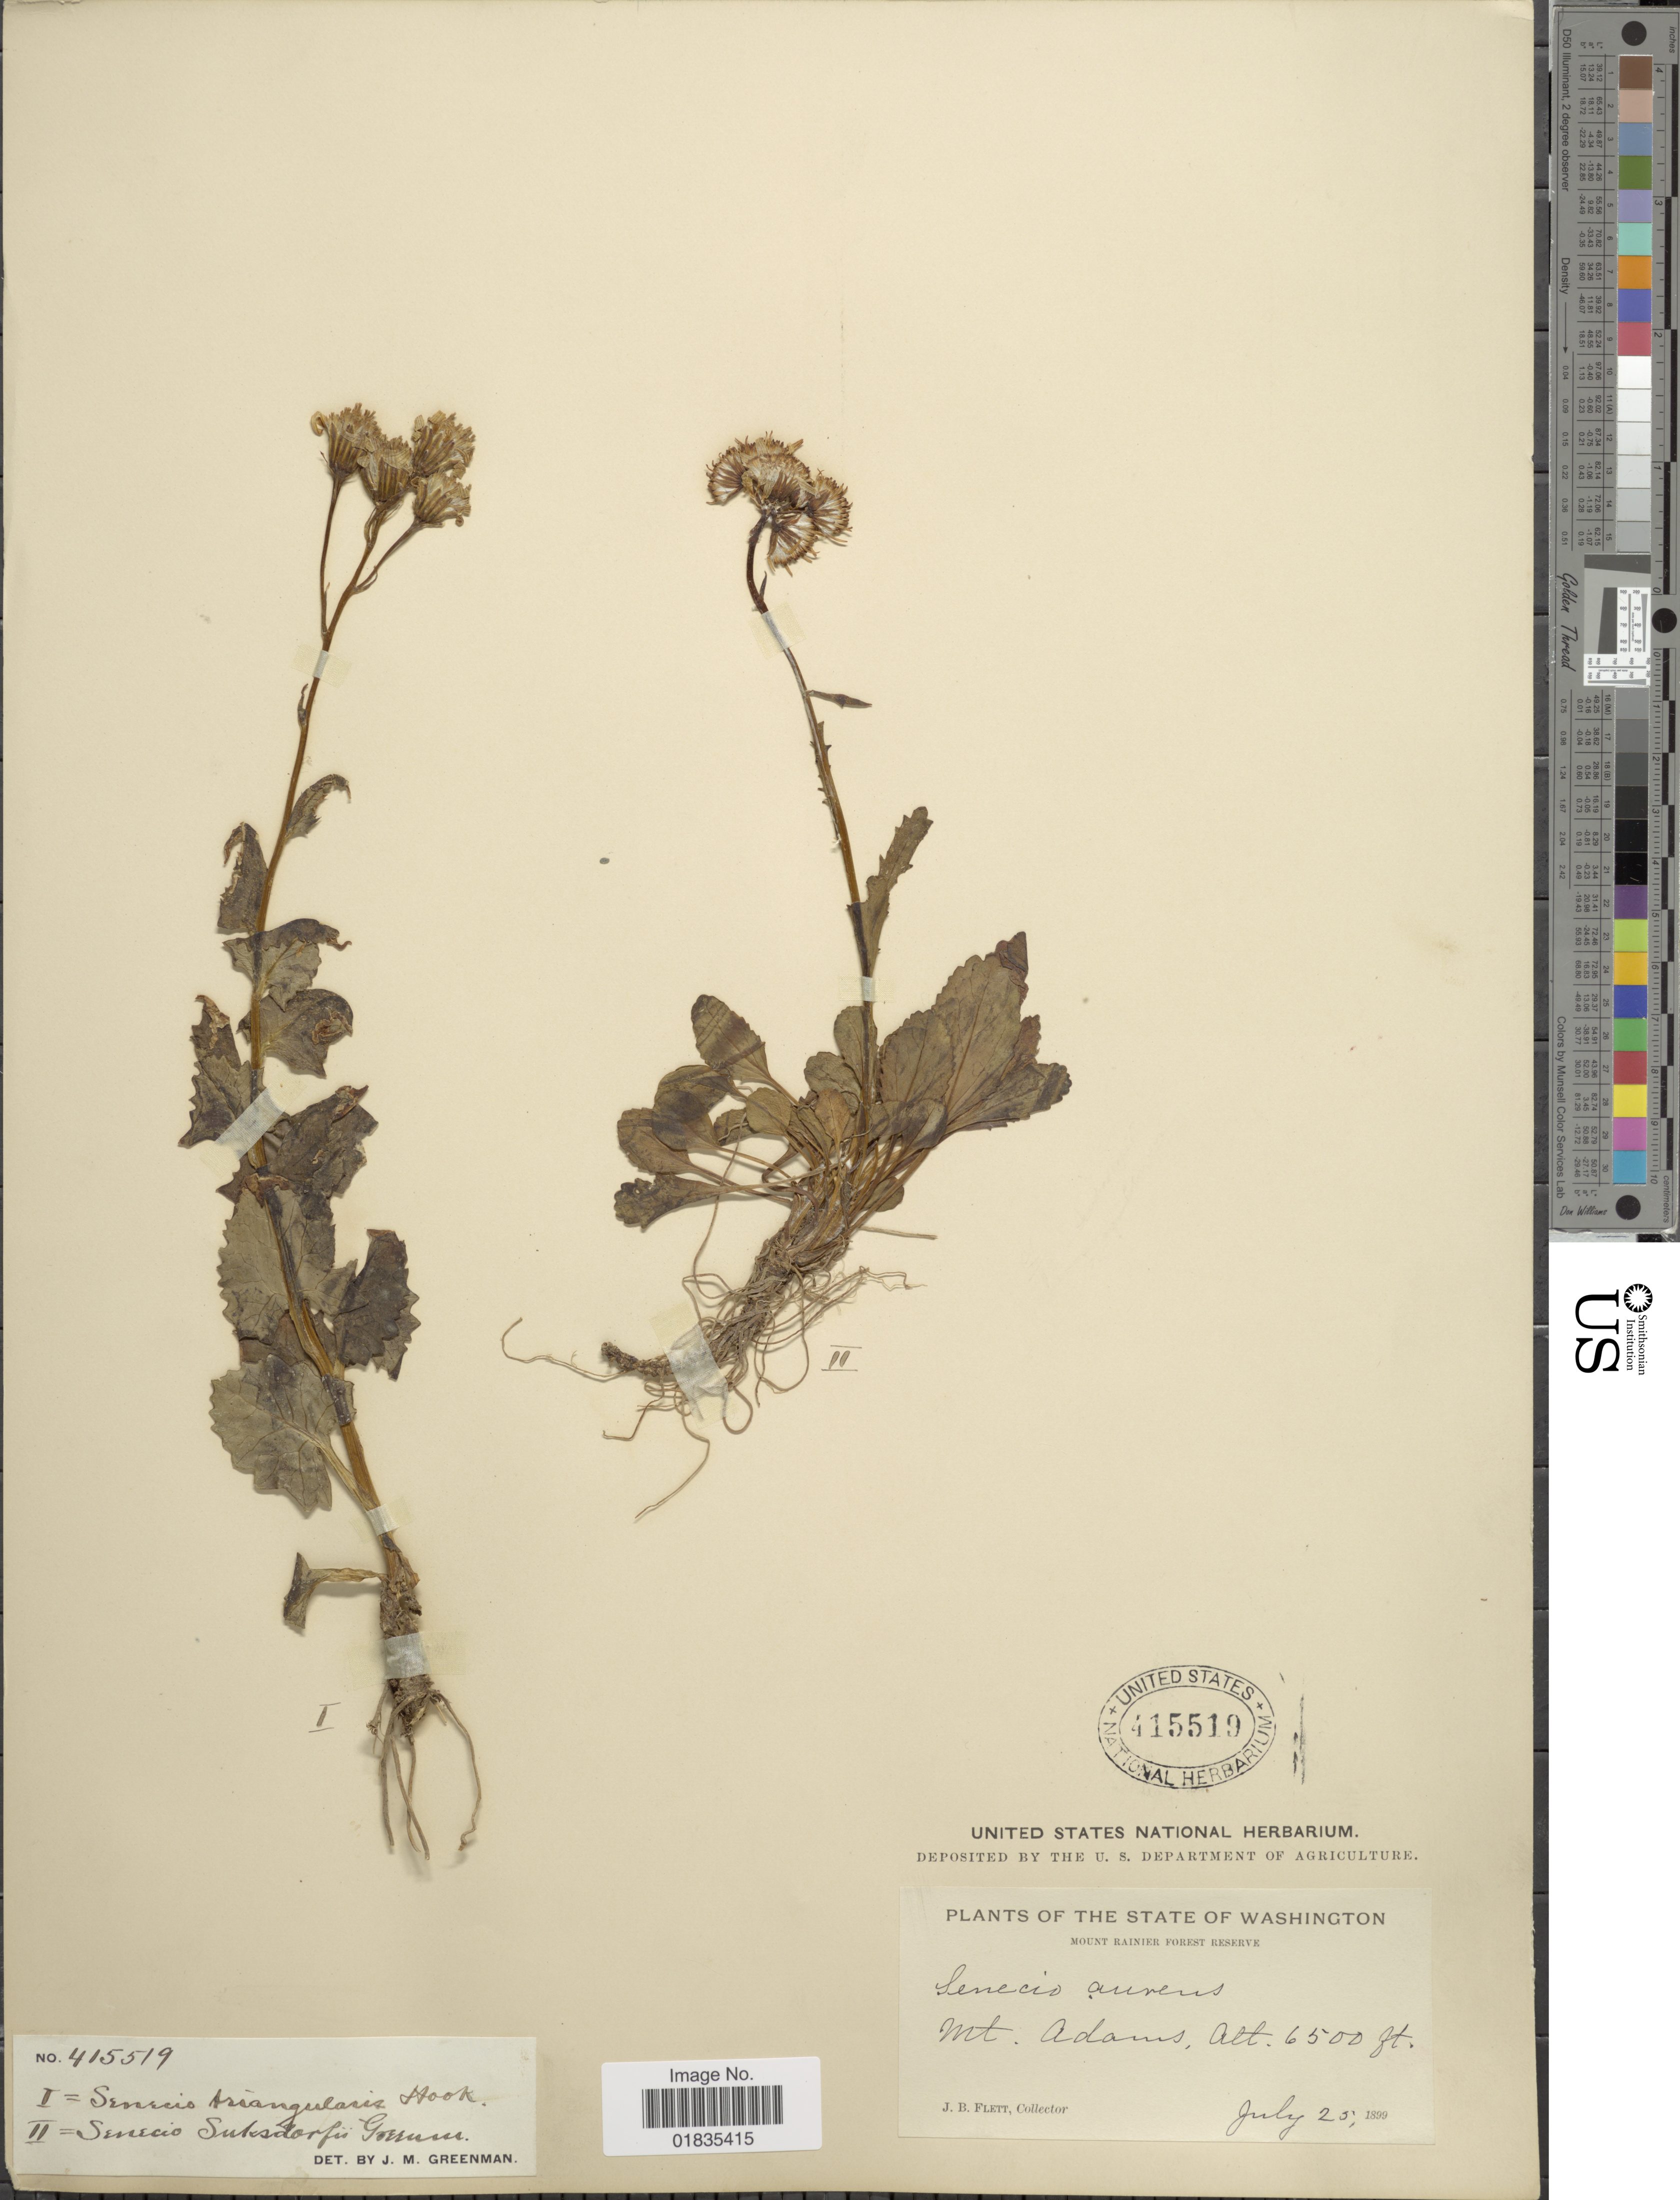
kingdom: Plantae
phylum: Tracheophyta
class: Magnoliopsida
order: Asterales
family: Asteraceae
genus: Senecio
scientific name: Senecio triangularis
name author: Hook.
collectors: J. Flett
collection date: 1899-07-25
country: United States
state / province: Washington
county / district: Yakima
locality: Mount Rainier Forest Reserve, Mt. Adams.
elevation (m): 1981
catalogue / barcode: US 415519